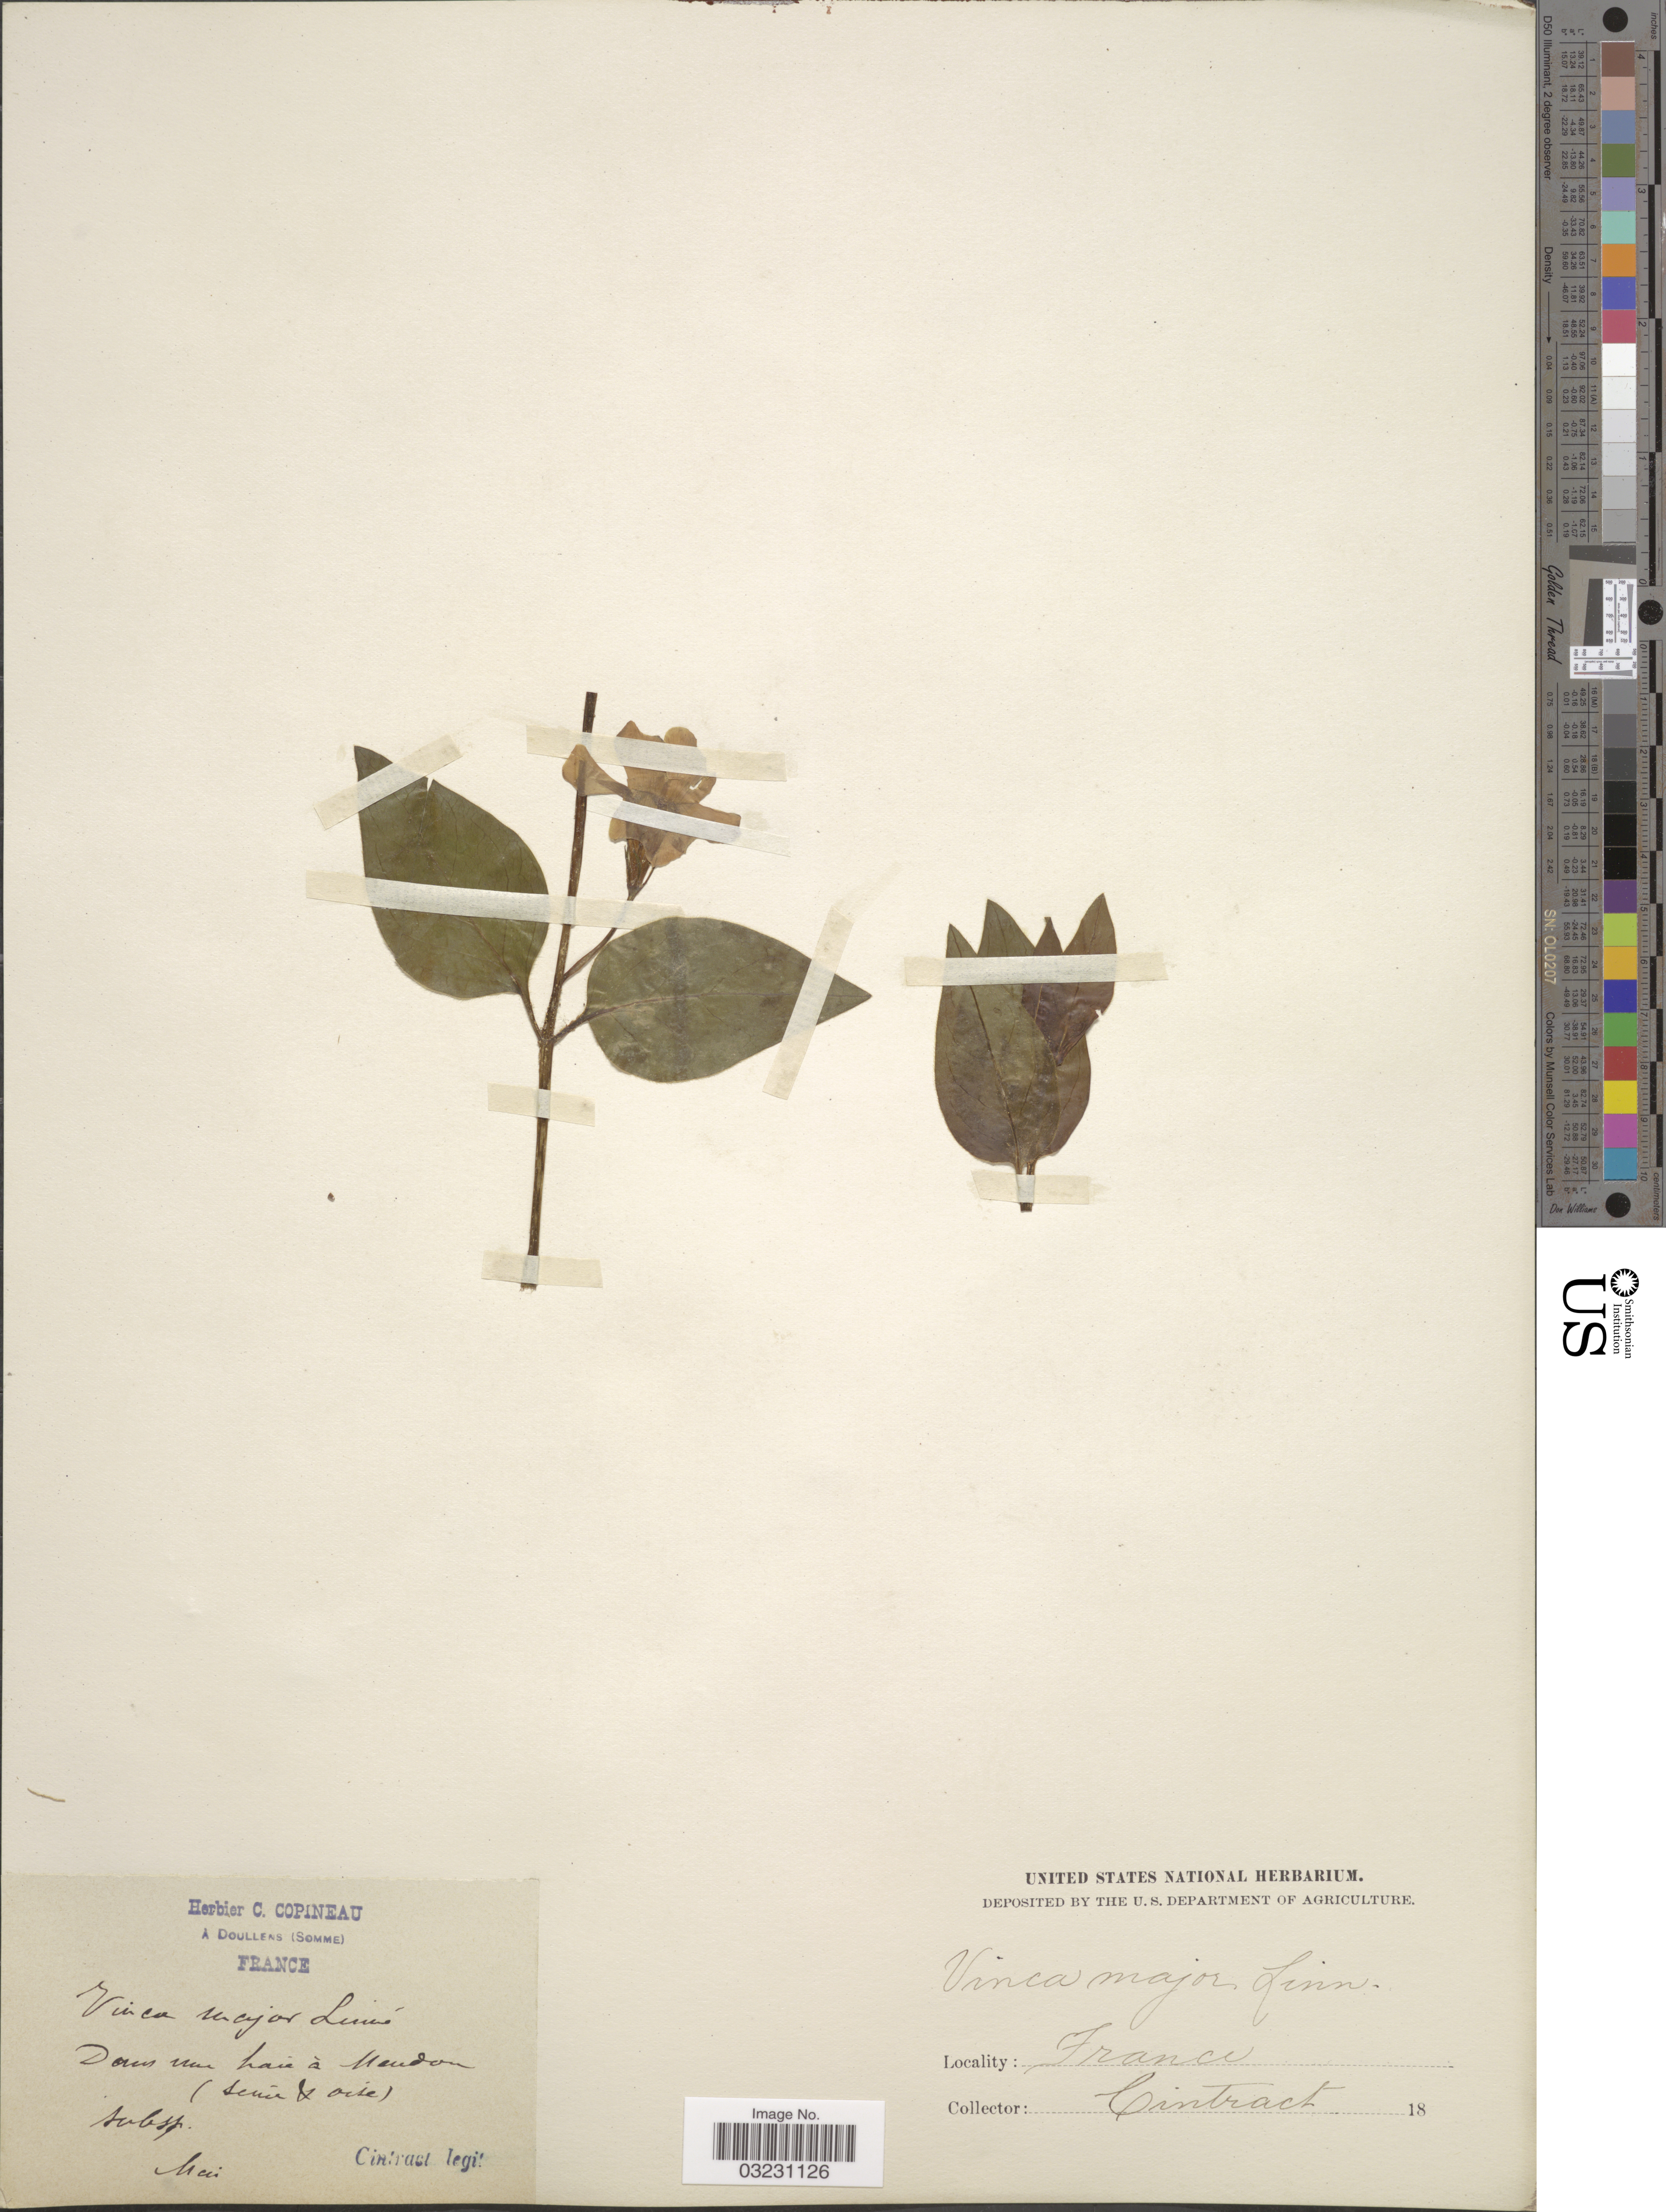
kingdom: Plantae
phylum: Tracheophyta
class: Magnoliopsida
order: Gentianales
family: Apocynaceae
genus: Vinca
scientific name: Vinca major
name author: L.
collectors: Cintract, --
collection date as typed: Mai 18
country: France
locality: Dans une haie à Mendon (Seine & Oise).